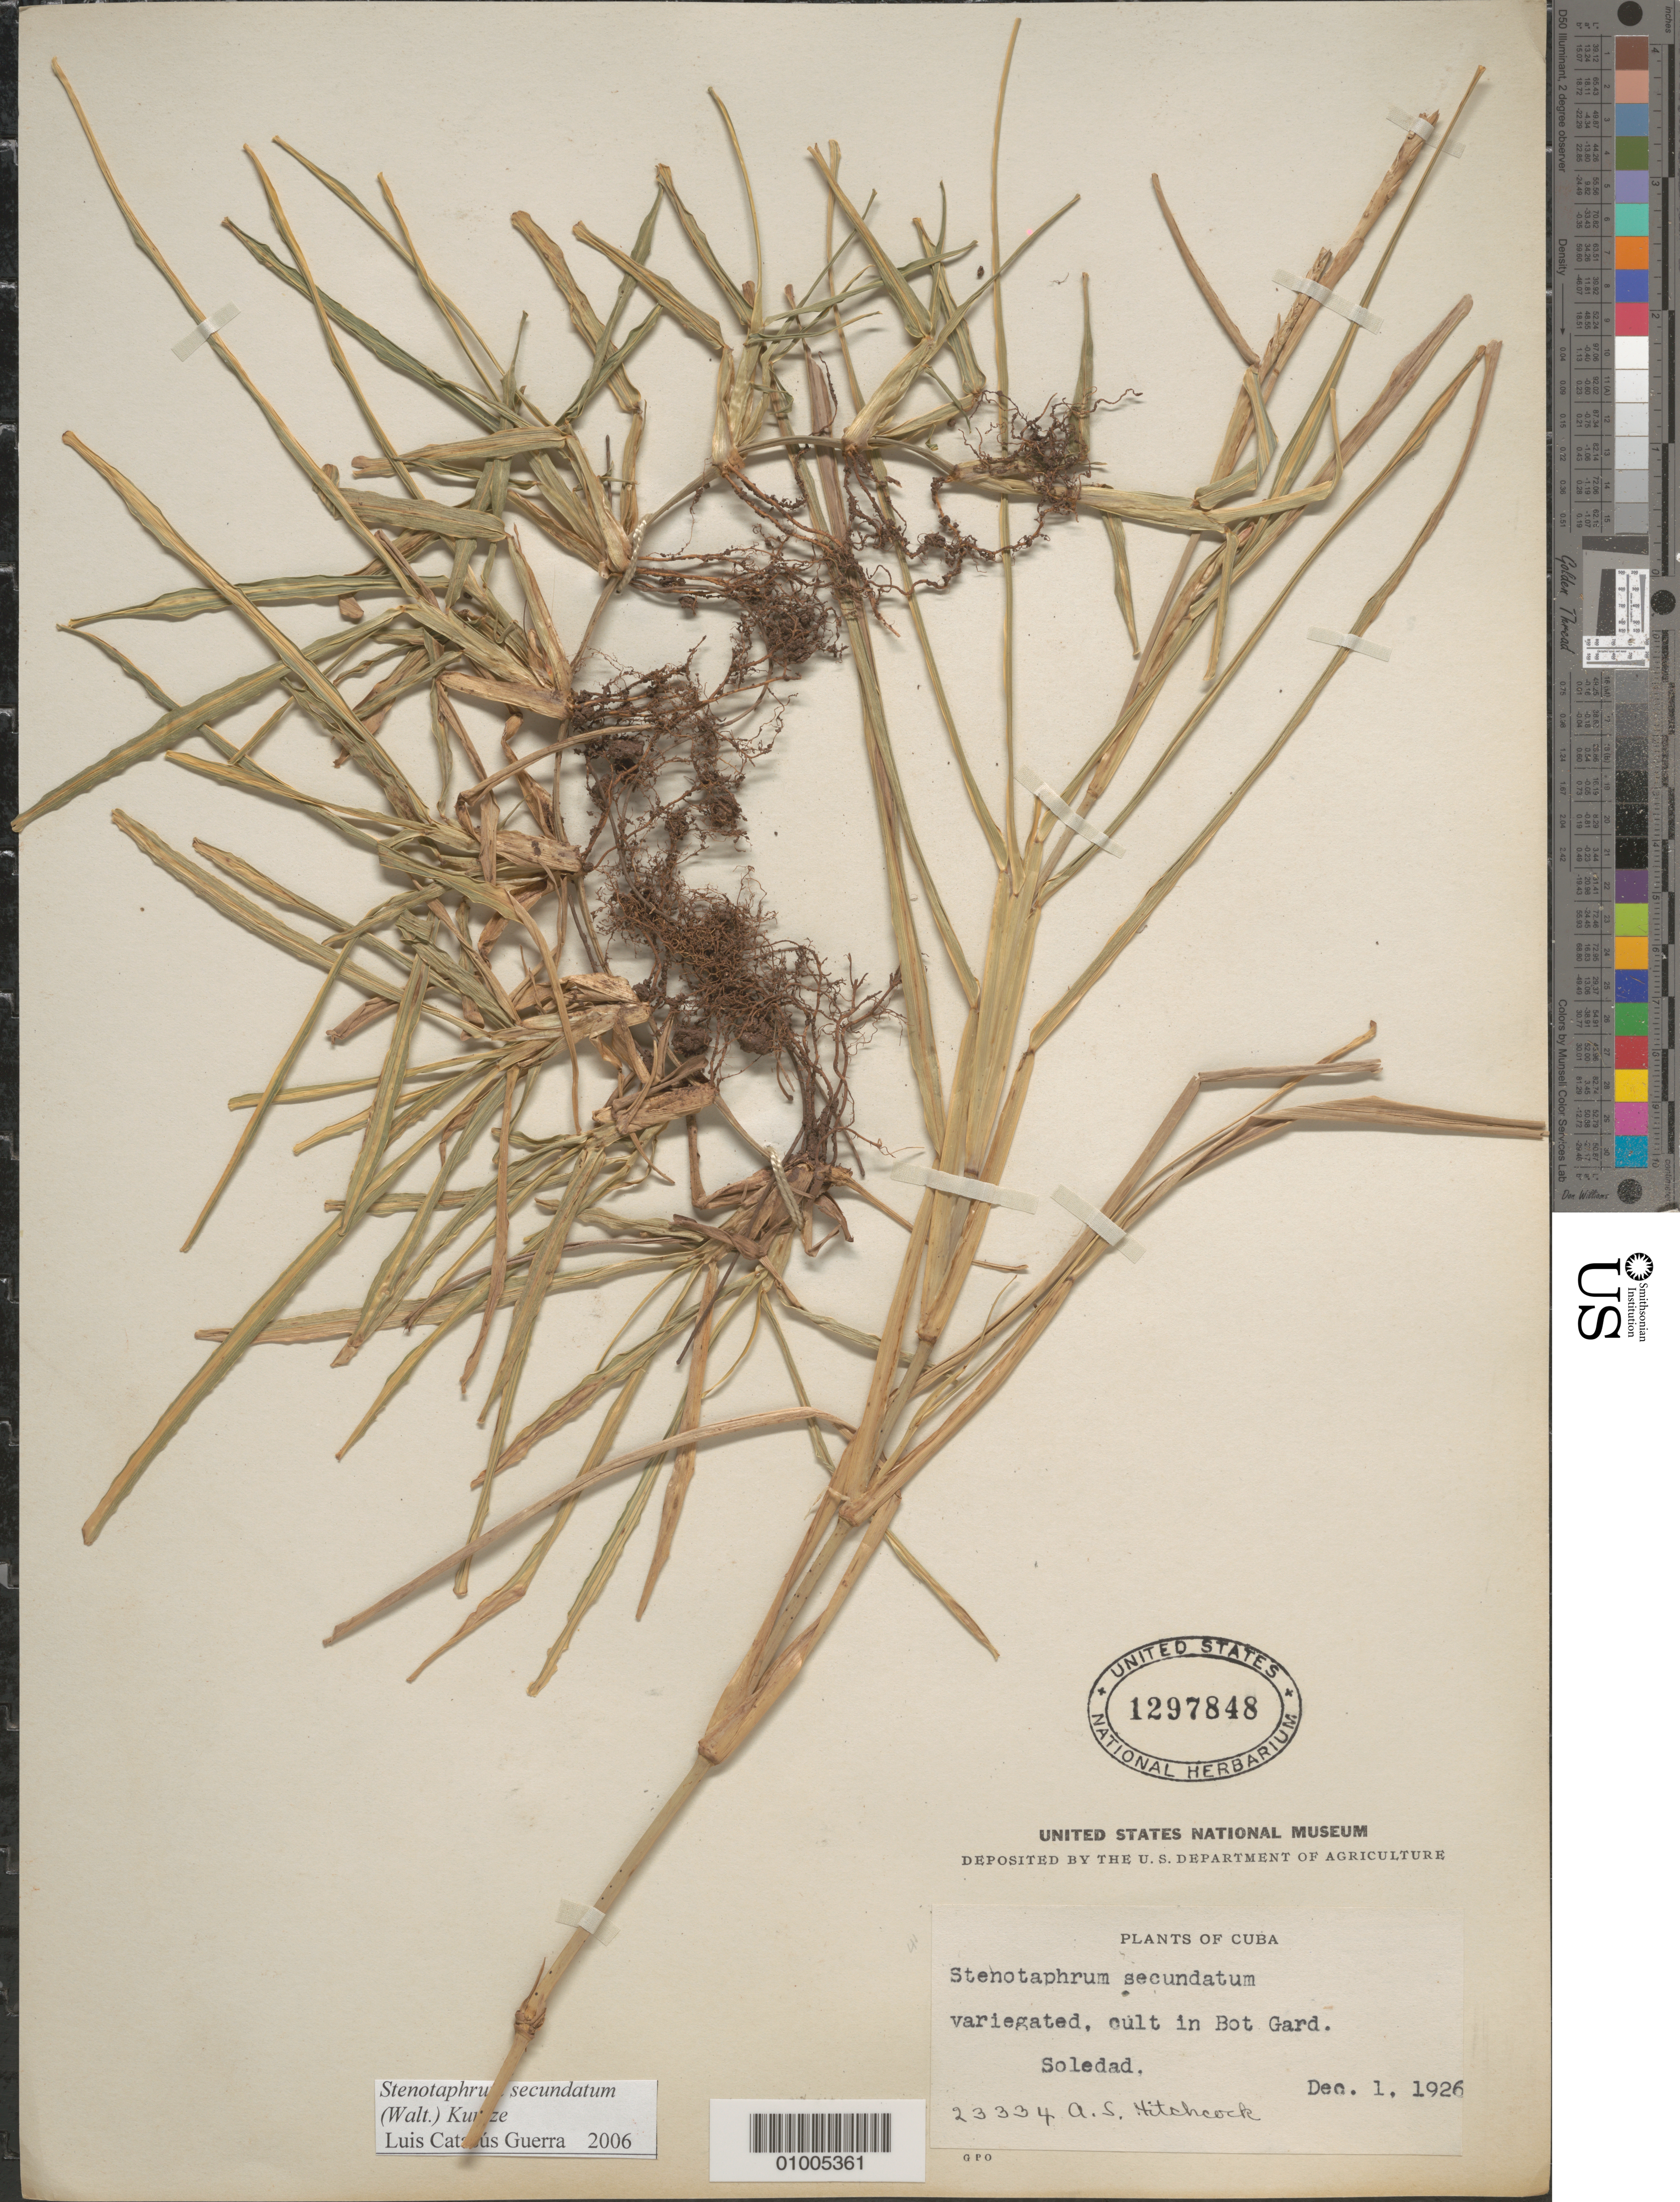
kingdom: Plantae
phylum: Tracheophyta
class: Liliopsida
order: Poales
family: Poaceae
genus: Stenotaphrum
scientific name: Stenotaphrum secundatum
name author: (Walter) Kuntze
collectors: A. S. Hitchcock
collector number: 23334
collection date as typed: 01 Dec 1926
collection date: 1926-12-01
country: Cuba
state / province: Cienfuegos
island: Cuba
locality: Soledad variegated, cult in Bot Gard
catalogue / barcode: US 1297848